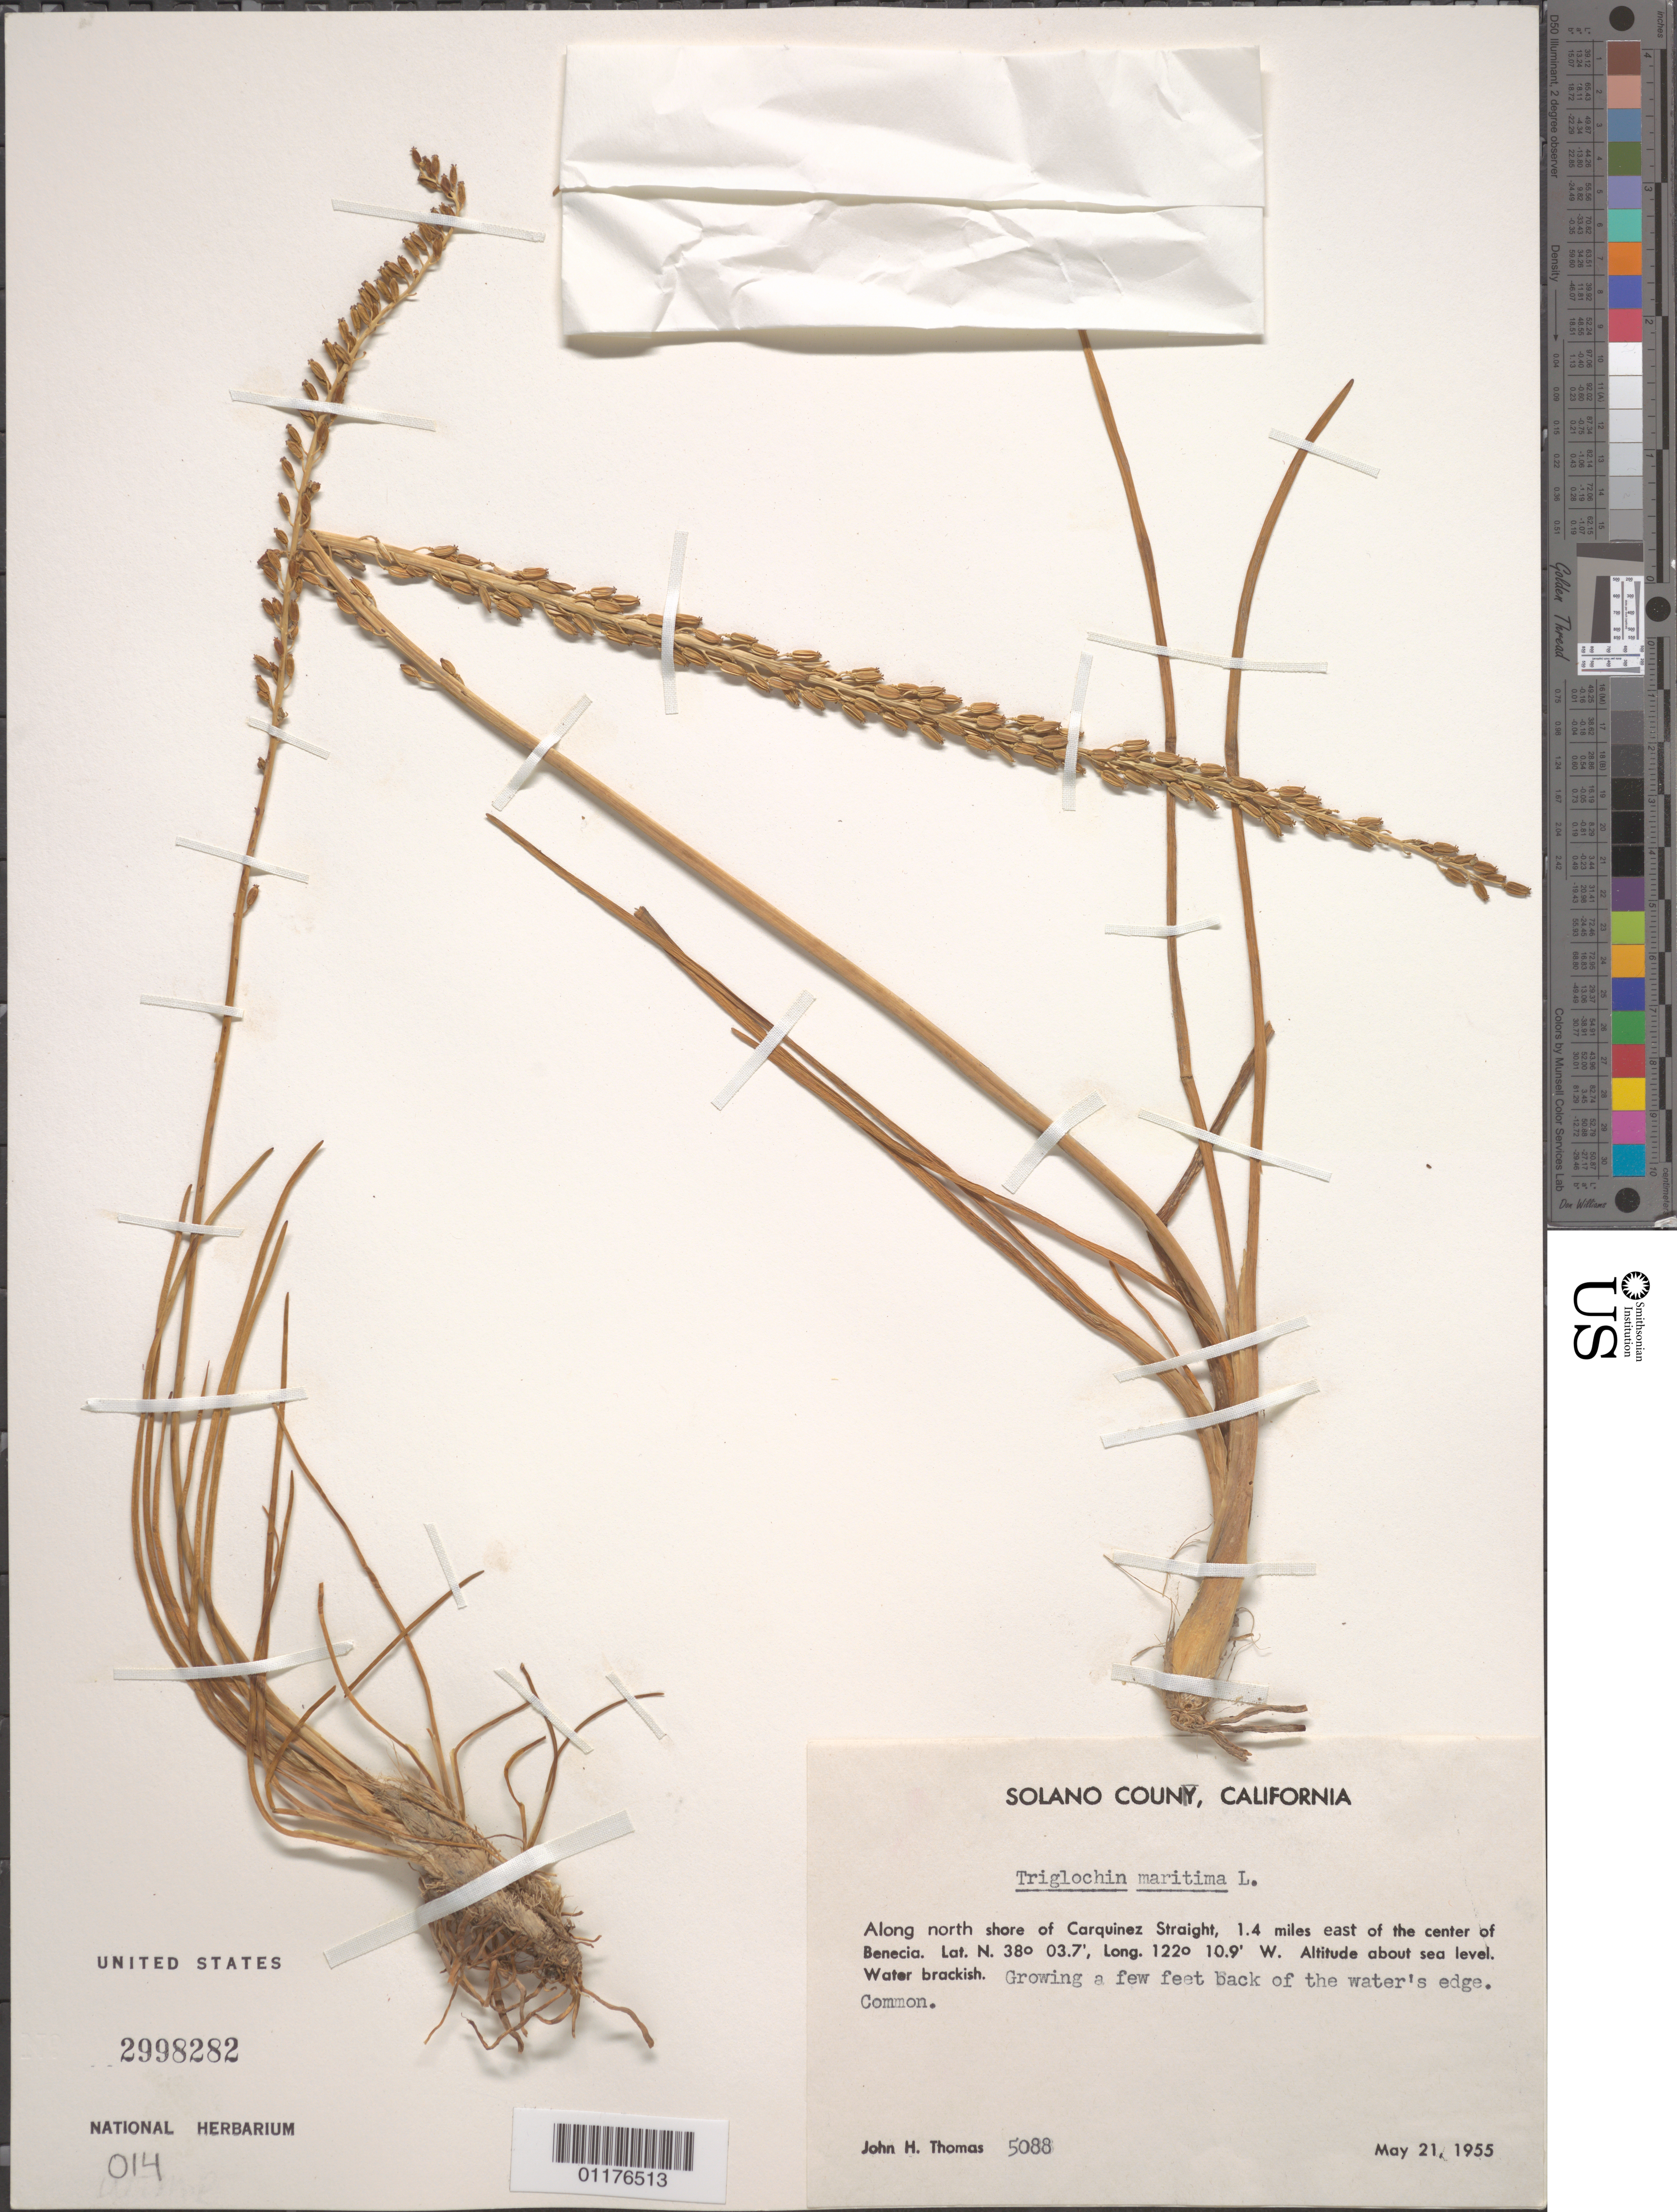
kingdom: Plantae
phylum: Tracheophyta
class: Liliopsida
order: Alismatales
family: Juncaginaceae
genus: Triglochin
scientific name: Triglochin maritima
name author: L.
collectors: J. H. Thomas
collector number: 5088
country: United States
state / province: California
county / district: Solano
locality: Along N shore of Carquinez Straight, E of the center of Benecia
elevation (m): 0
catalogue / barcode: US 2998282